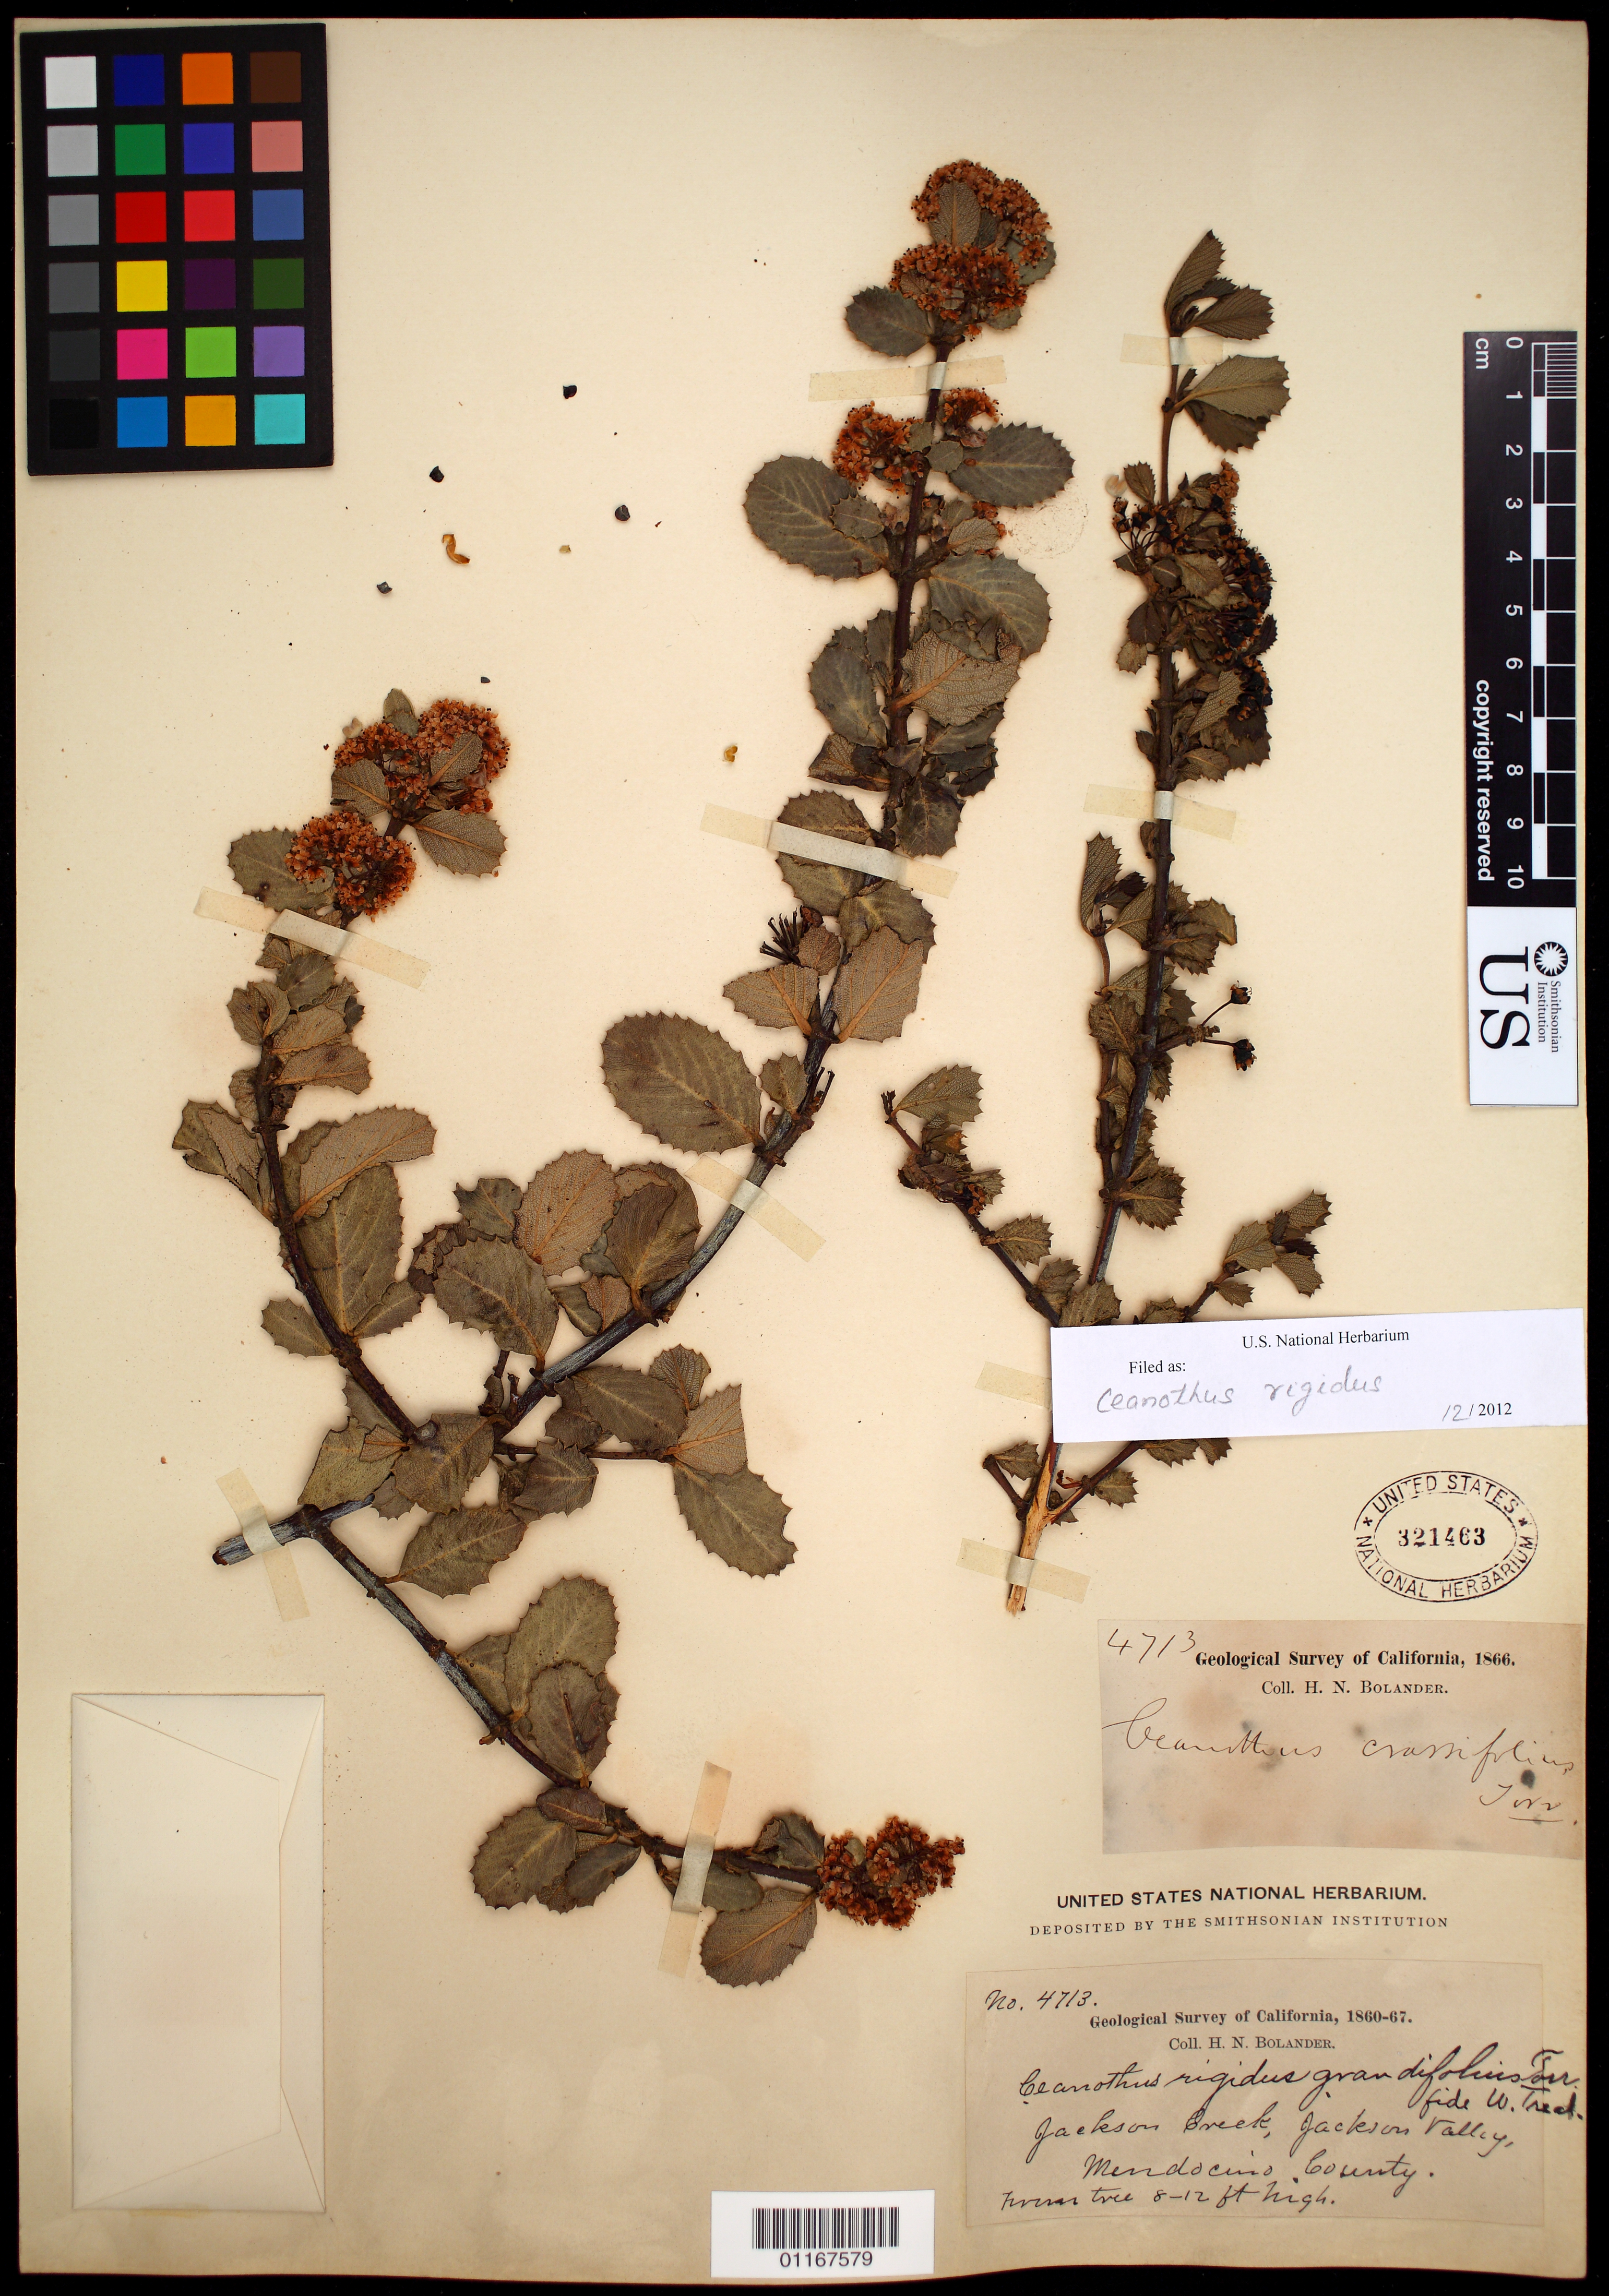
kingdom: Plantae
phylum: Tracheophyta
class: Magnoliopsida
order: Rosales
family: Rhamnaceae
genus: Ceanothus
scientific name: Ceanothus rigidus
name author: Nutt.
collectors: H. Bolander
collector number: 4713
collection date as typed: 1860 to -- --- 1867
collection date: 1860/1867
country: United States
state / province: California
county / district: Mendocino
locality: Jackson Creek, Jackson Valley.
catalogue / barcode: US 321463